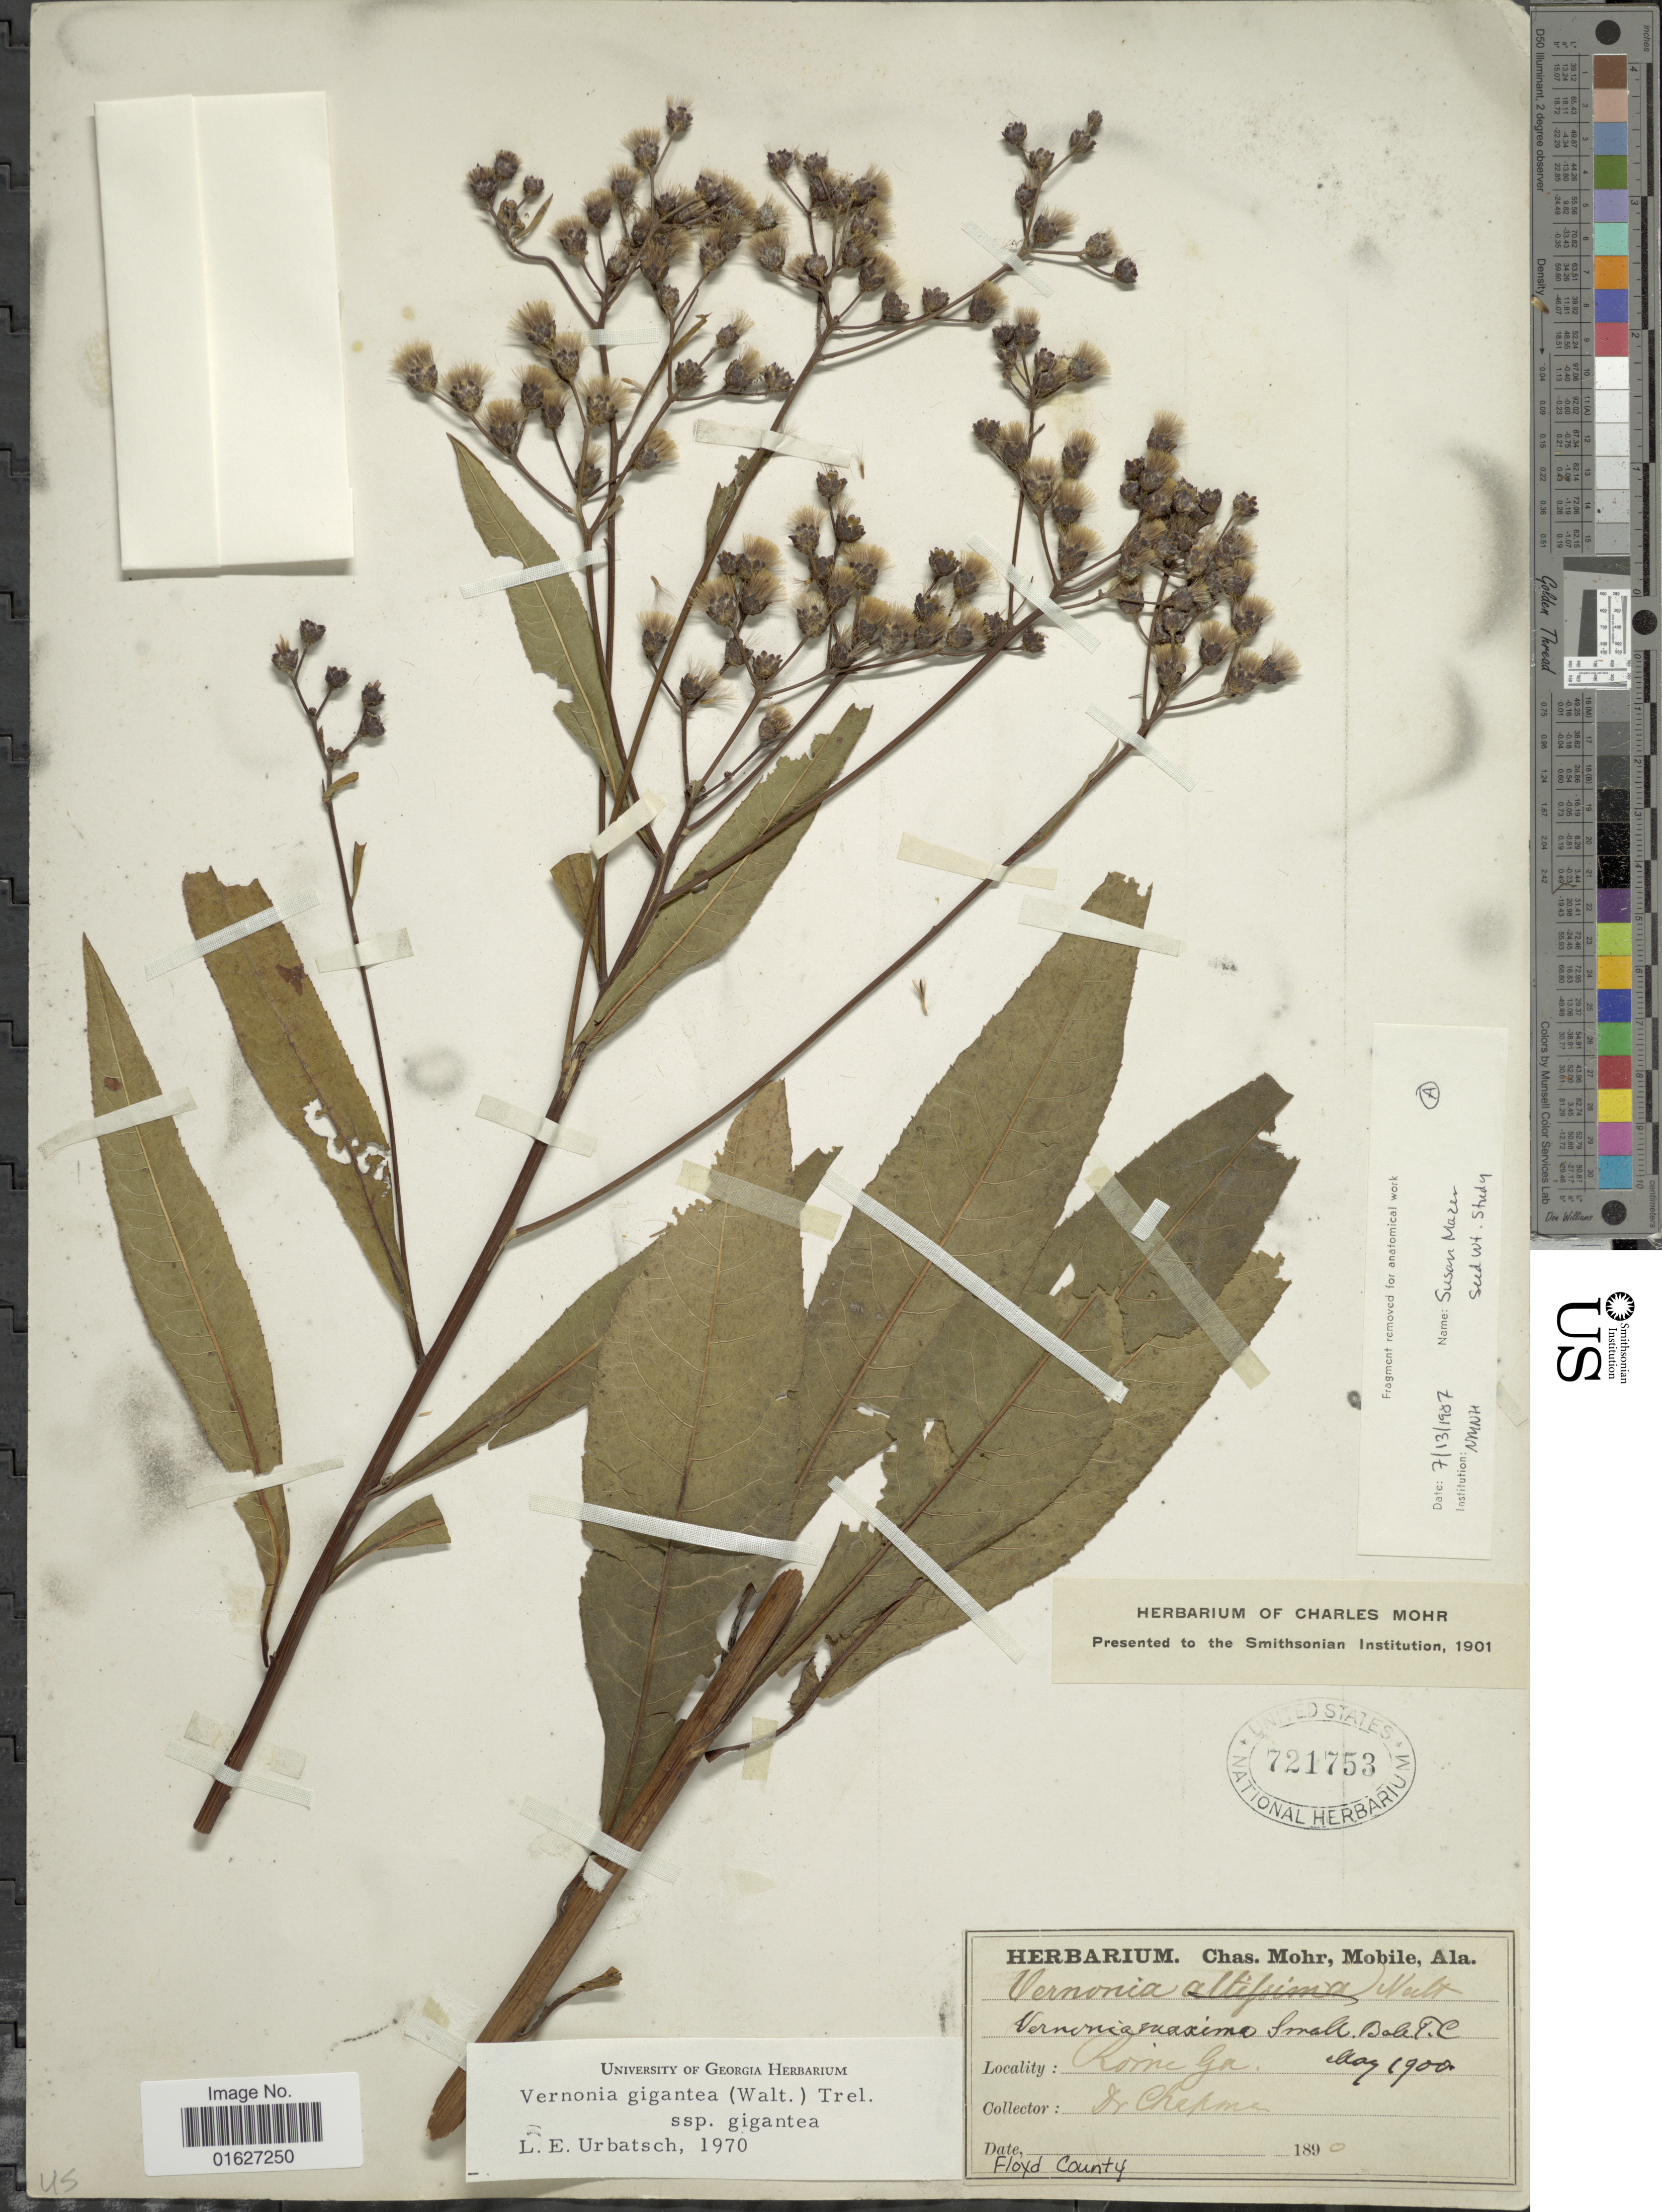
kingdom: Plantae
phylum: Tracheophyta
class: Magnoliopsida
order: Asterales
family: Asteraceae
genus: Vernonia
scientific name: Vernonia gigantea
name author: (Walter) Trel.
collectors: A. Chapman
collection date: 1890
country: United States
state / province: Georgia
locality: Rome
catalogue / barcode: US 721753